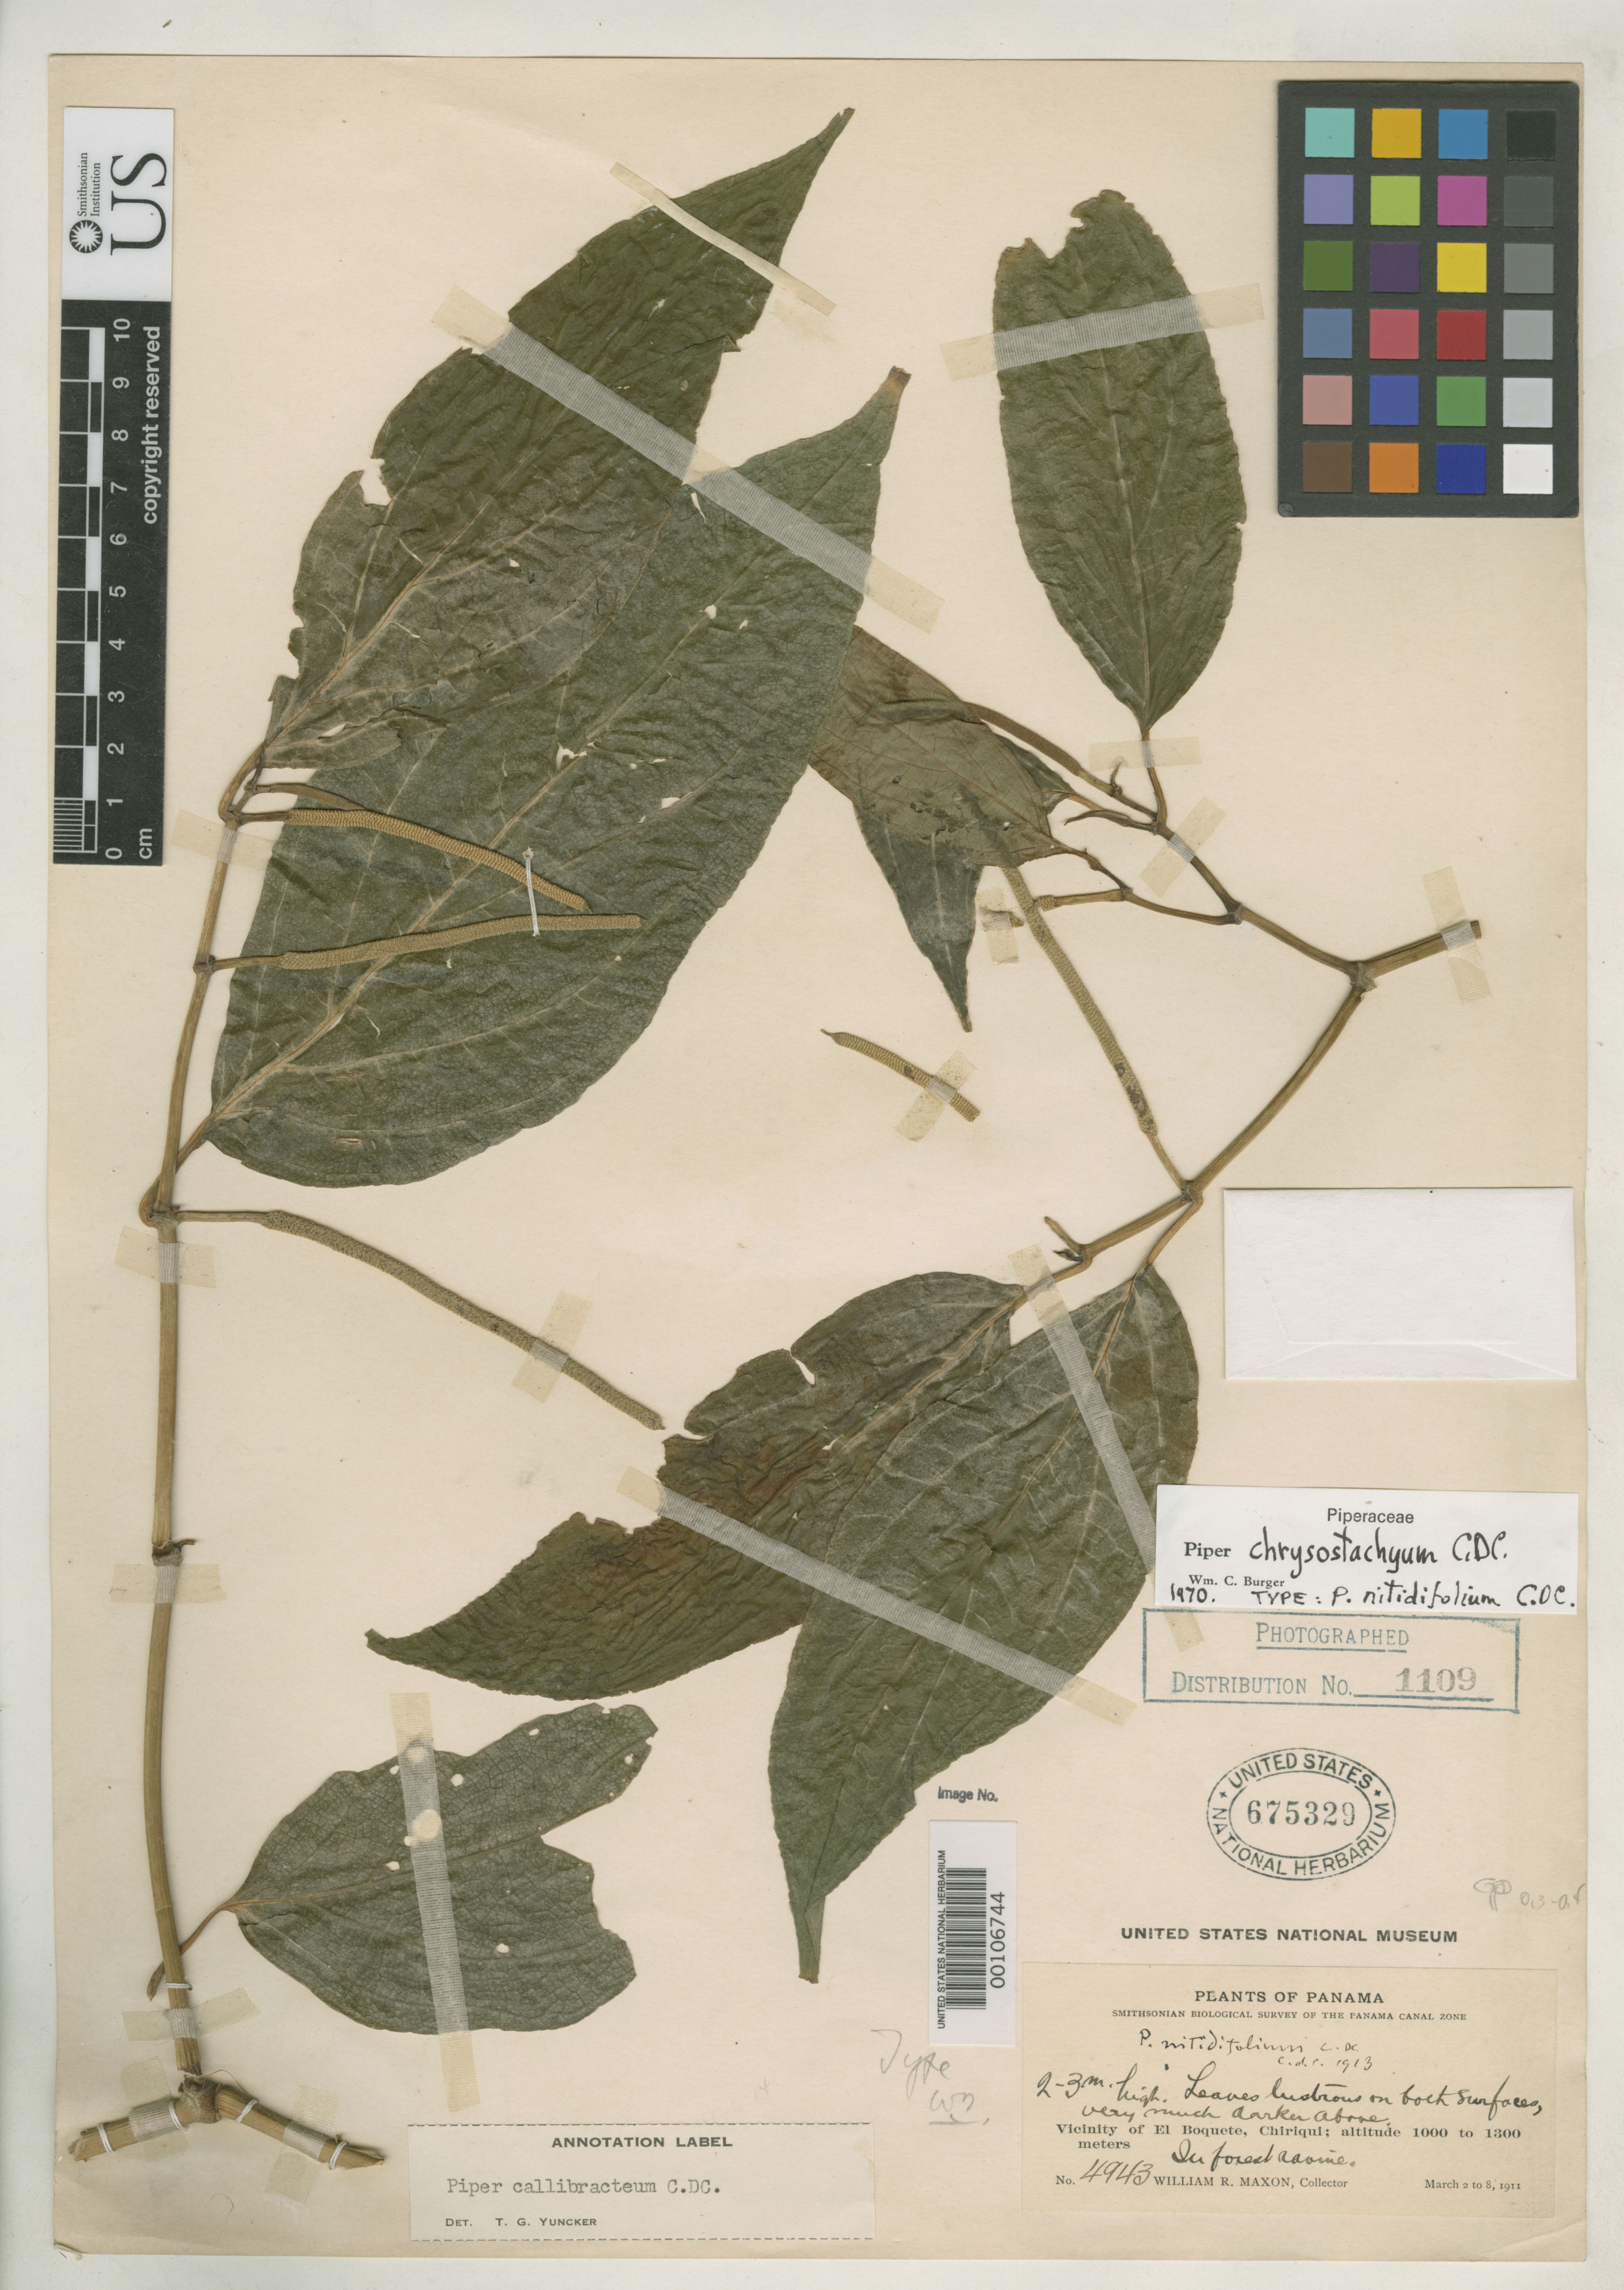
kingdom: Plantae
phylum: Tracheophyta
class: Magnoliopsida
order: Piperales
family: Piperaceae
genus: Piper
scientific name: Piper nitidifolium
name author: C. DC.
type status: Possible Holotype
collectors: W. R. Maxon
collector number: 4943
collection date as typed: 02 Mar 1911 to 08 Mar 1911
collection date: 1911-03-02/1911-03-08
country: Panama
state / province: Chiriquí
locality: El Boquete.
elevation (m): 1000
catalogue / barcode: US 675329